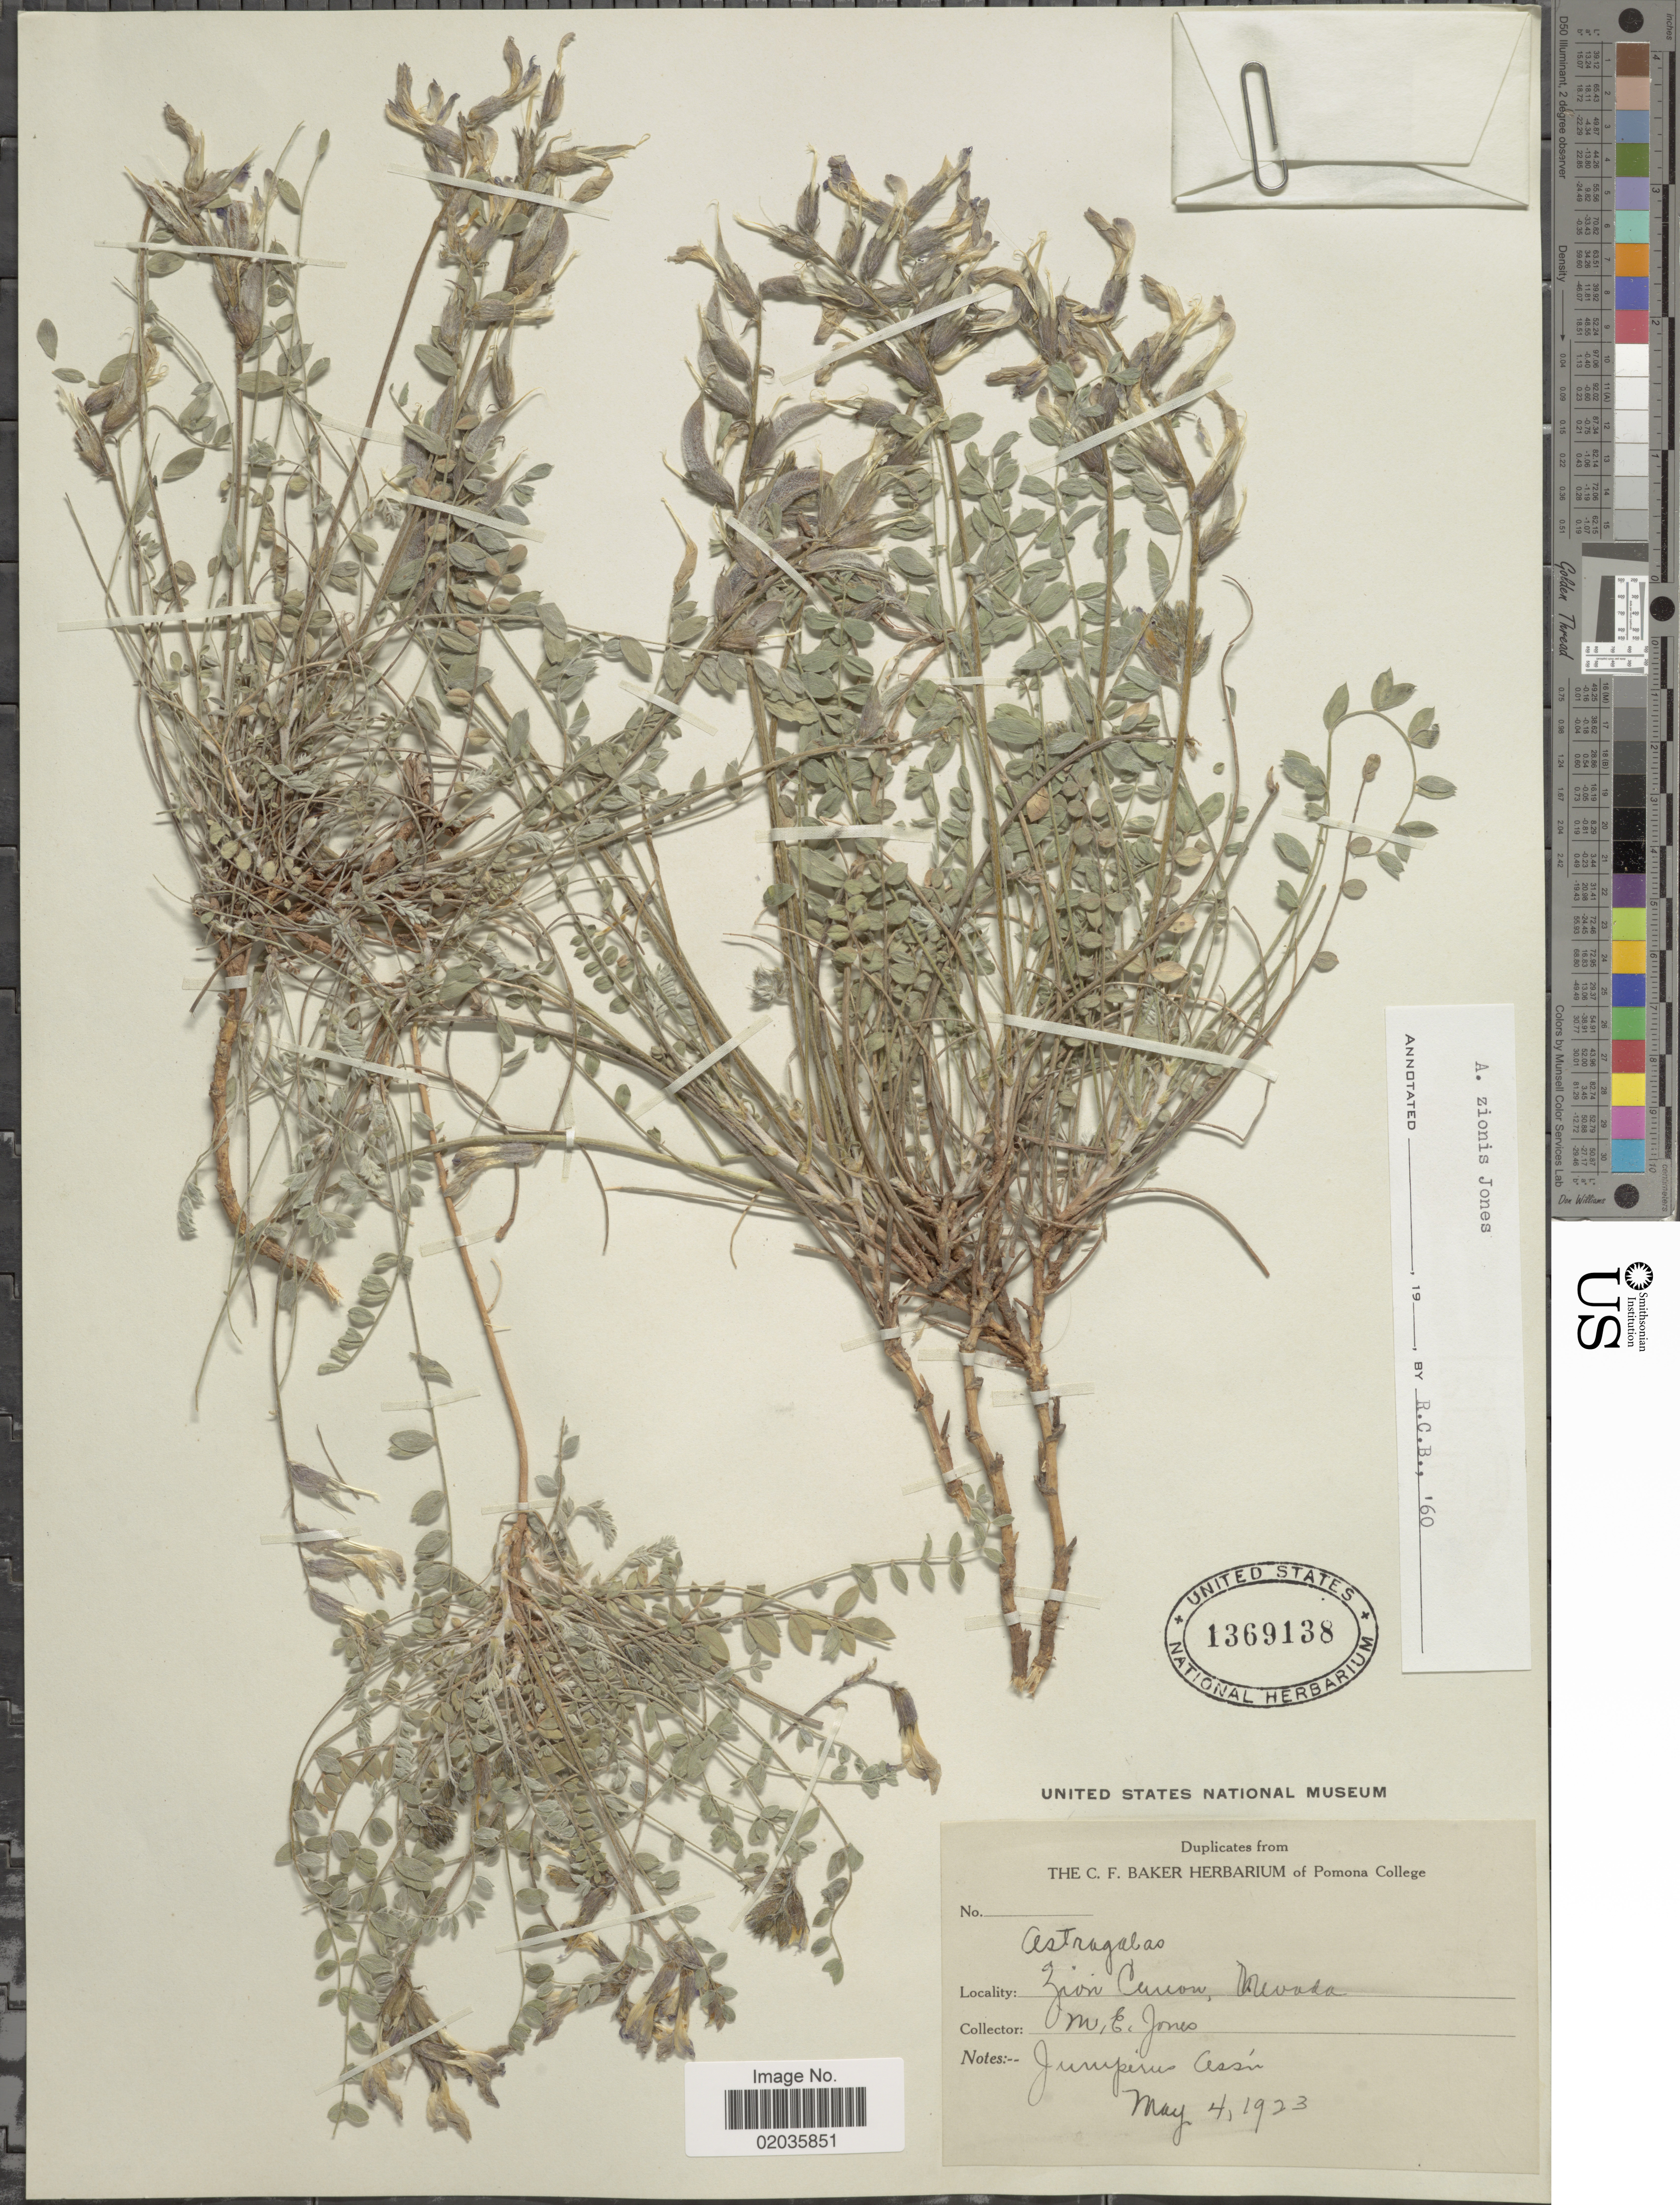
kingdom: Plantae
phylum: Tracheophyta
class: Magnoliopsida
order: Fabales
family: Fabaceae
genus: Astragalus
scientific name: Astragalus zionis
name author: M.E. Jones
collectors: M. E. Jones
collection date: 1923-05-04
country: United States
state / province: Nevada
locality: Zion Canon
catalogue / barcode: US 1369138